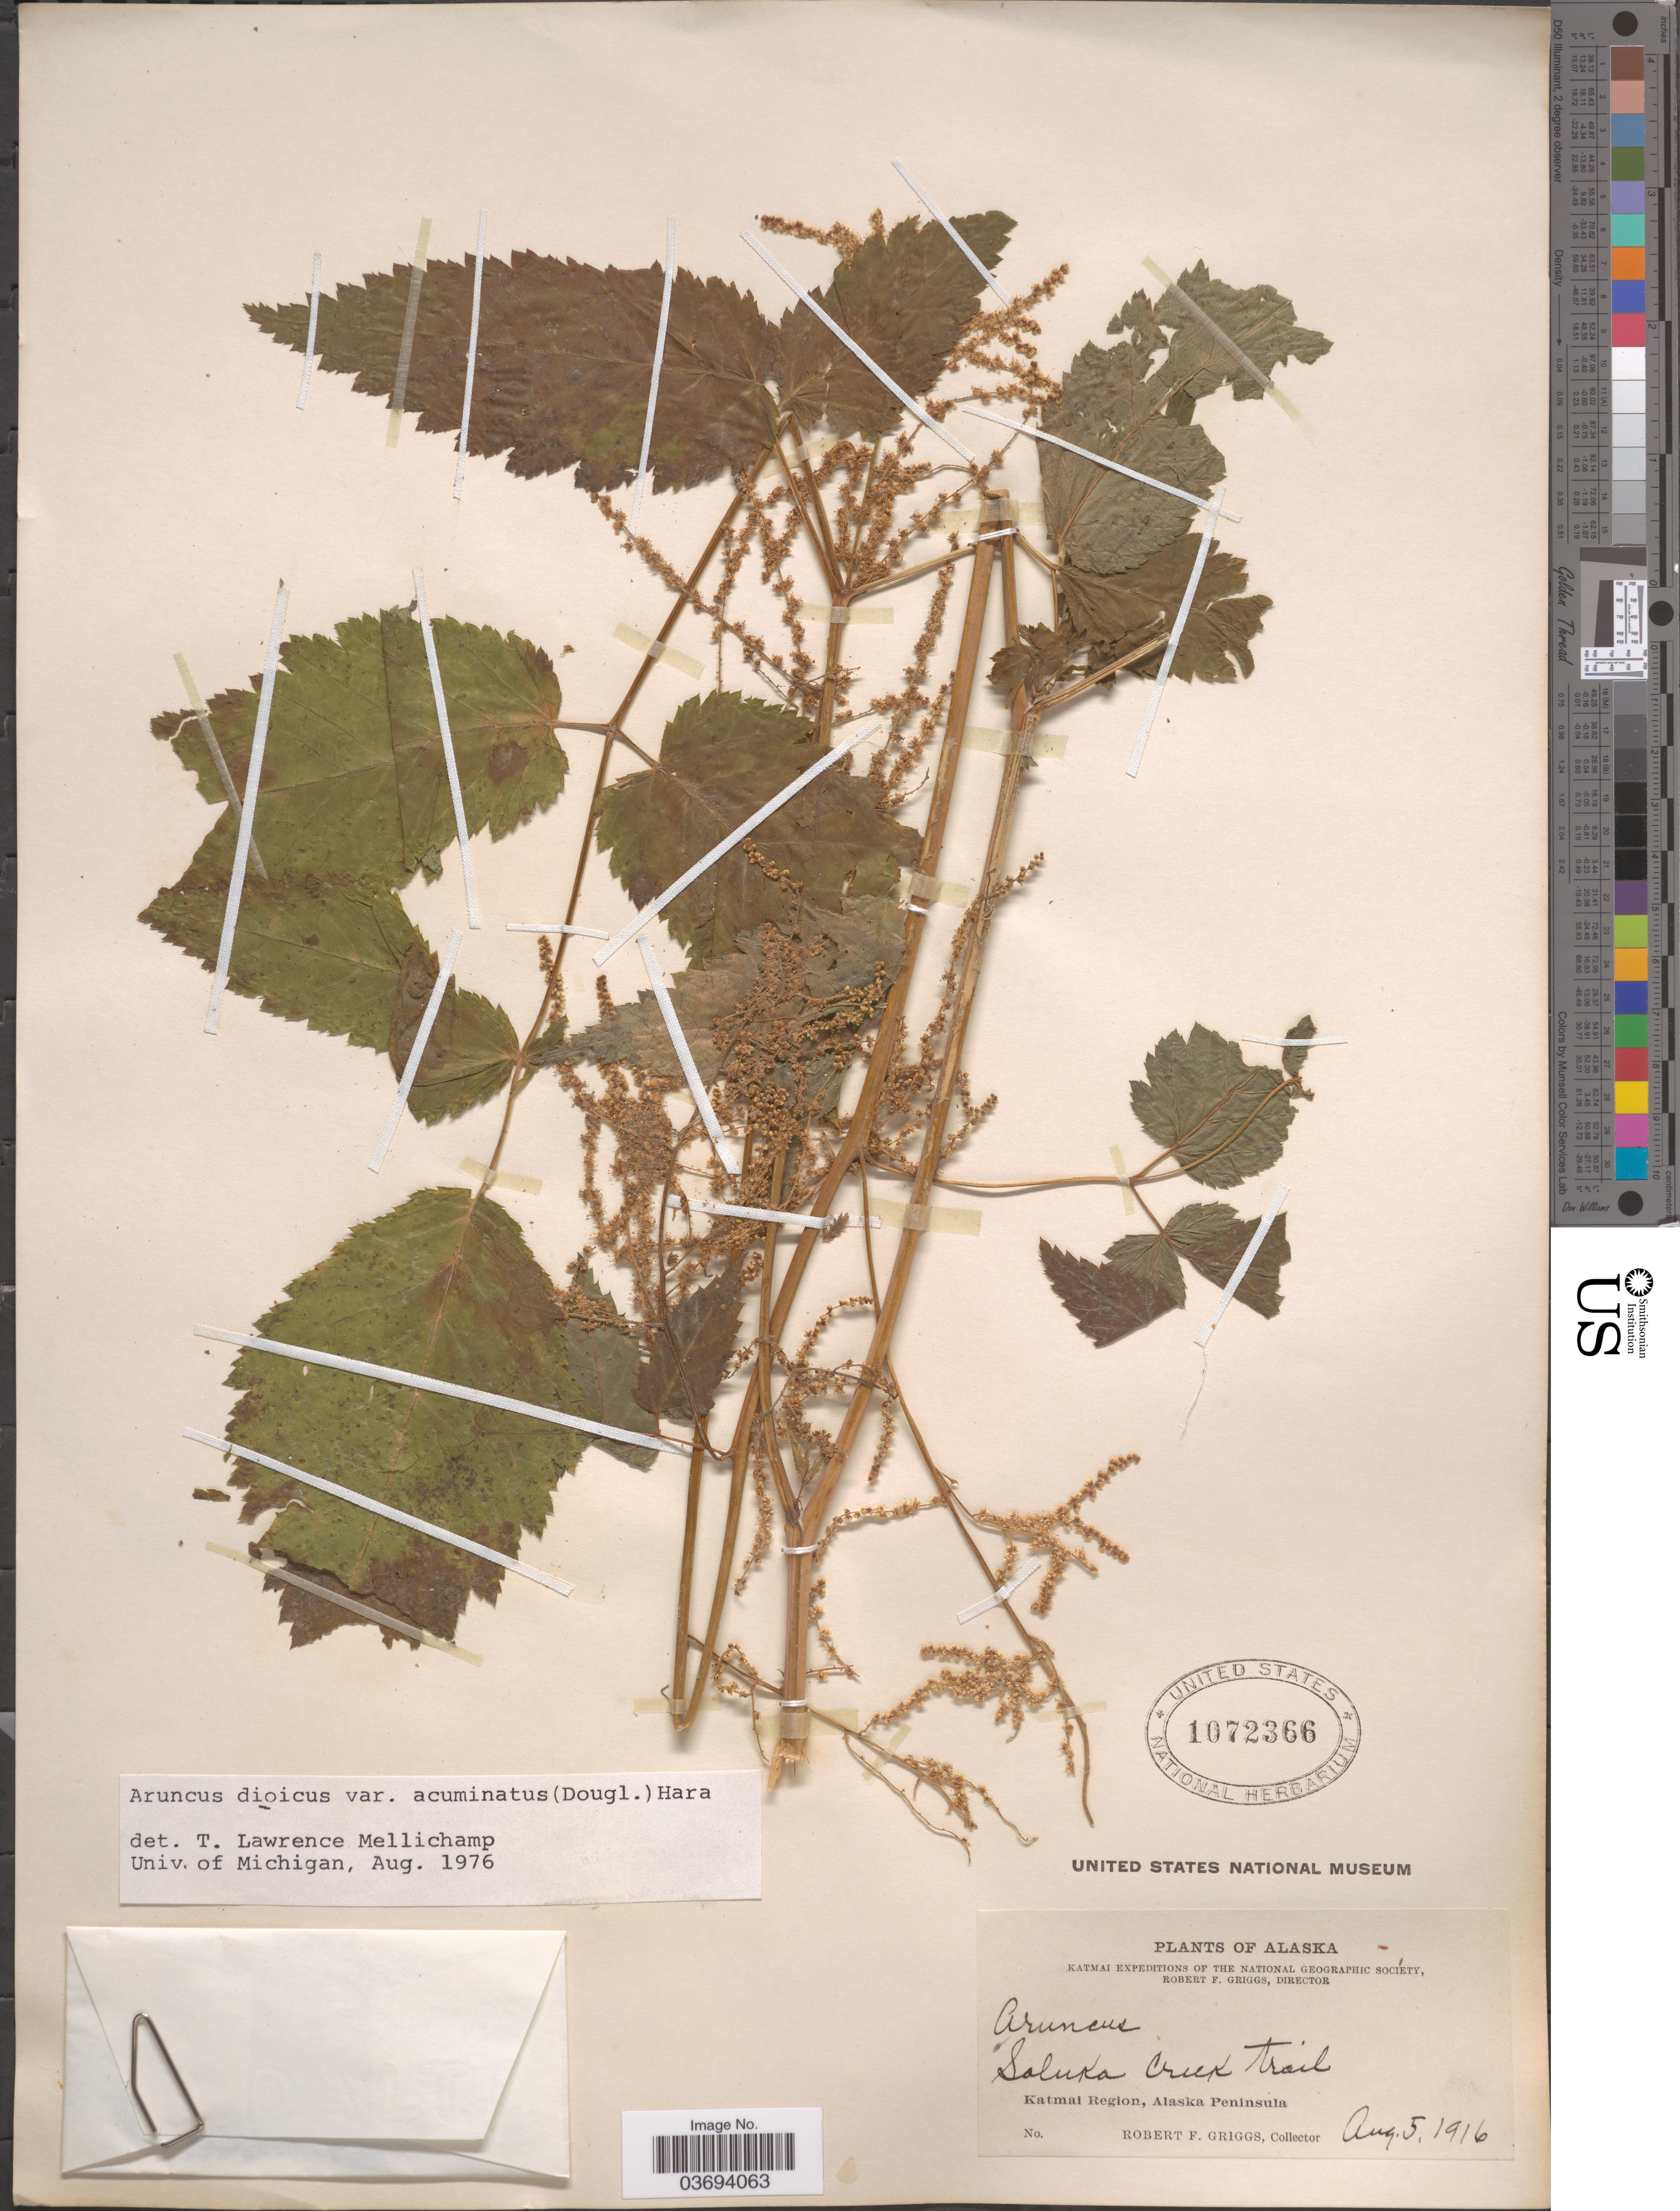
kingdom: Plantae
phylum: Tracheophyta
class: Magnoliopsida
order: Rosales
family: Rosaceae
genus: Aruncus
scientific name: Aruncus dioicus var. acuminatus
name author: (Rydb.) H. Hara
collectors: R. F. Griggs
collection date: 1916-08-05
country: United States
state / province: Alaska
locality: Saluka Creek Trail. Katmai Region, Alaska Peninsula.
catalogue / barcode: US 1072366